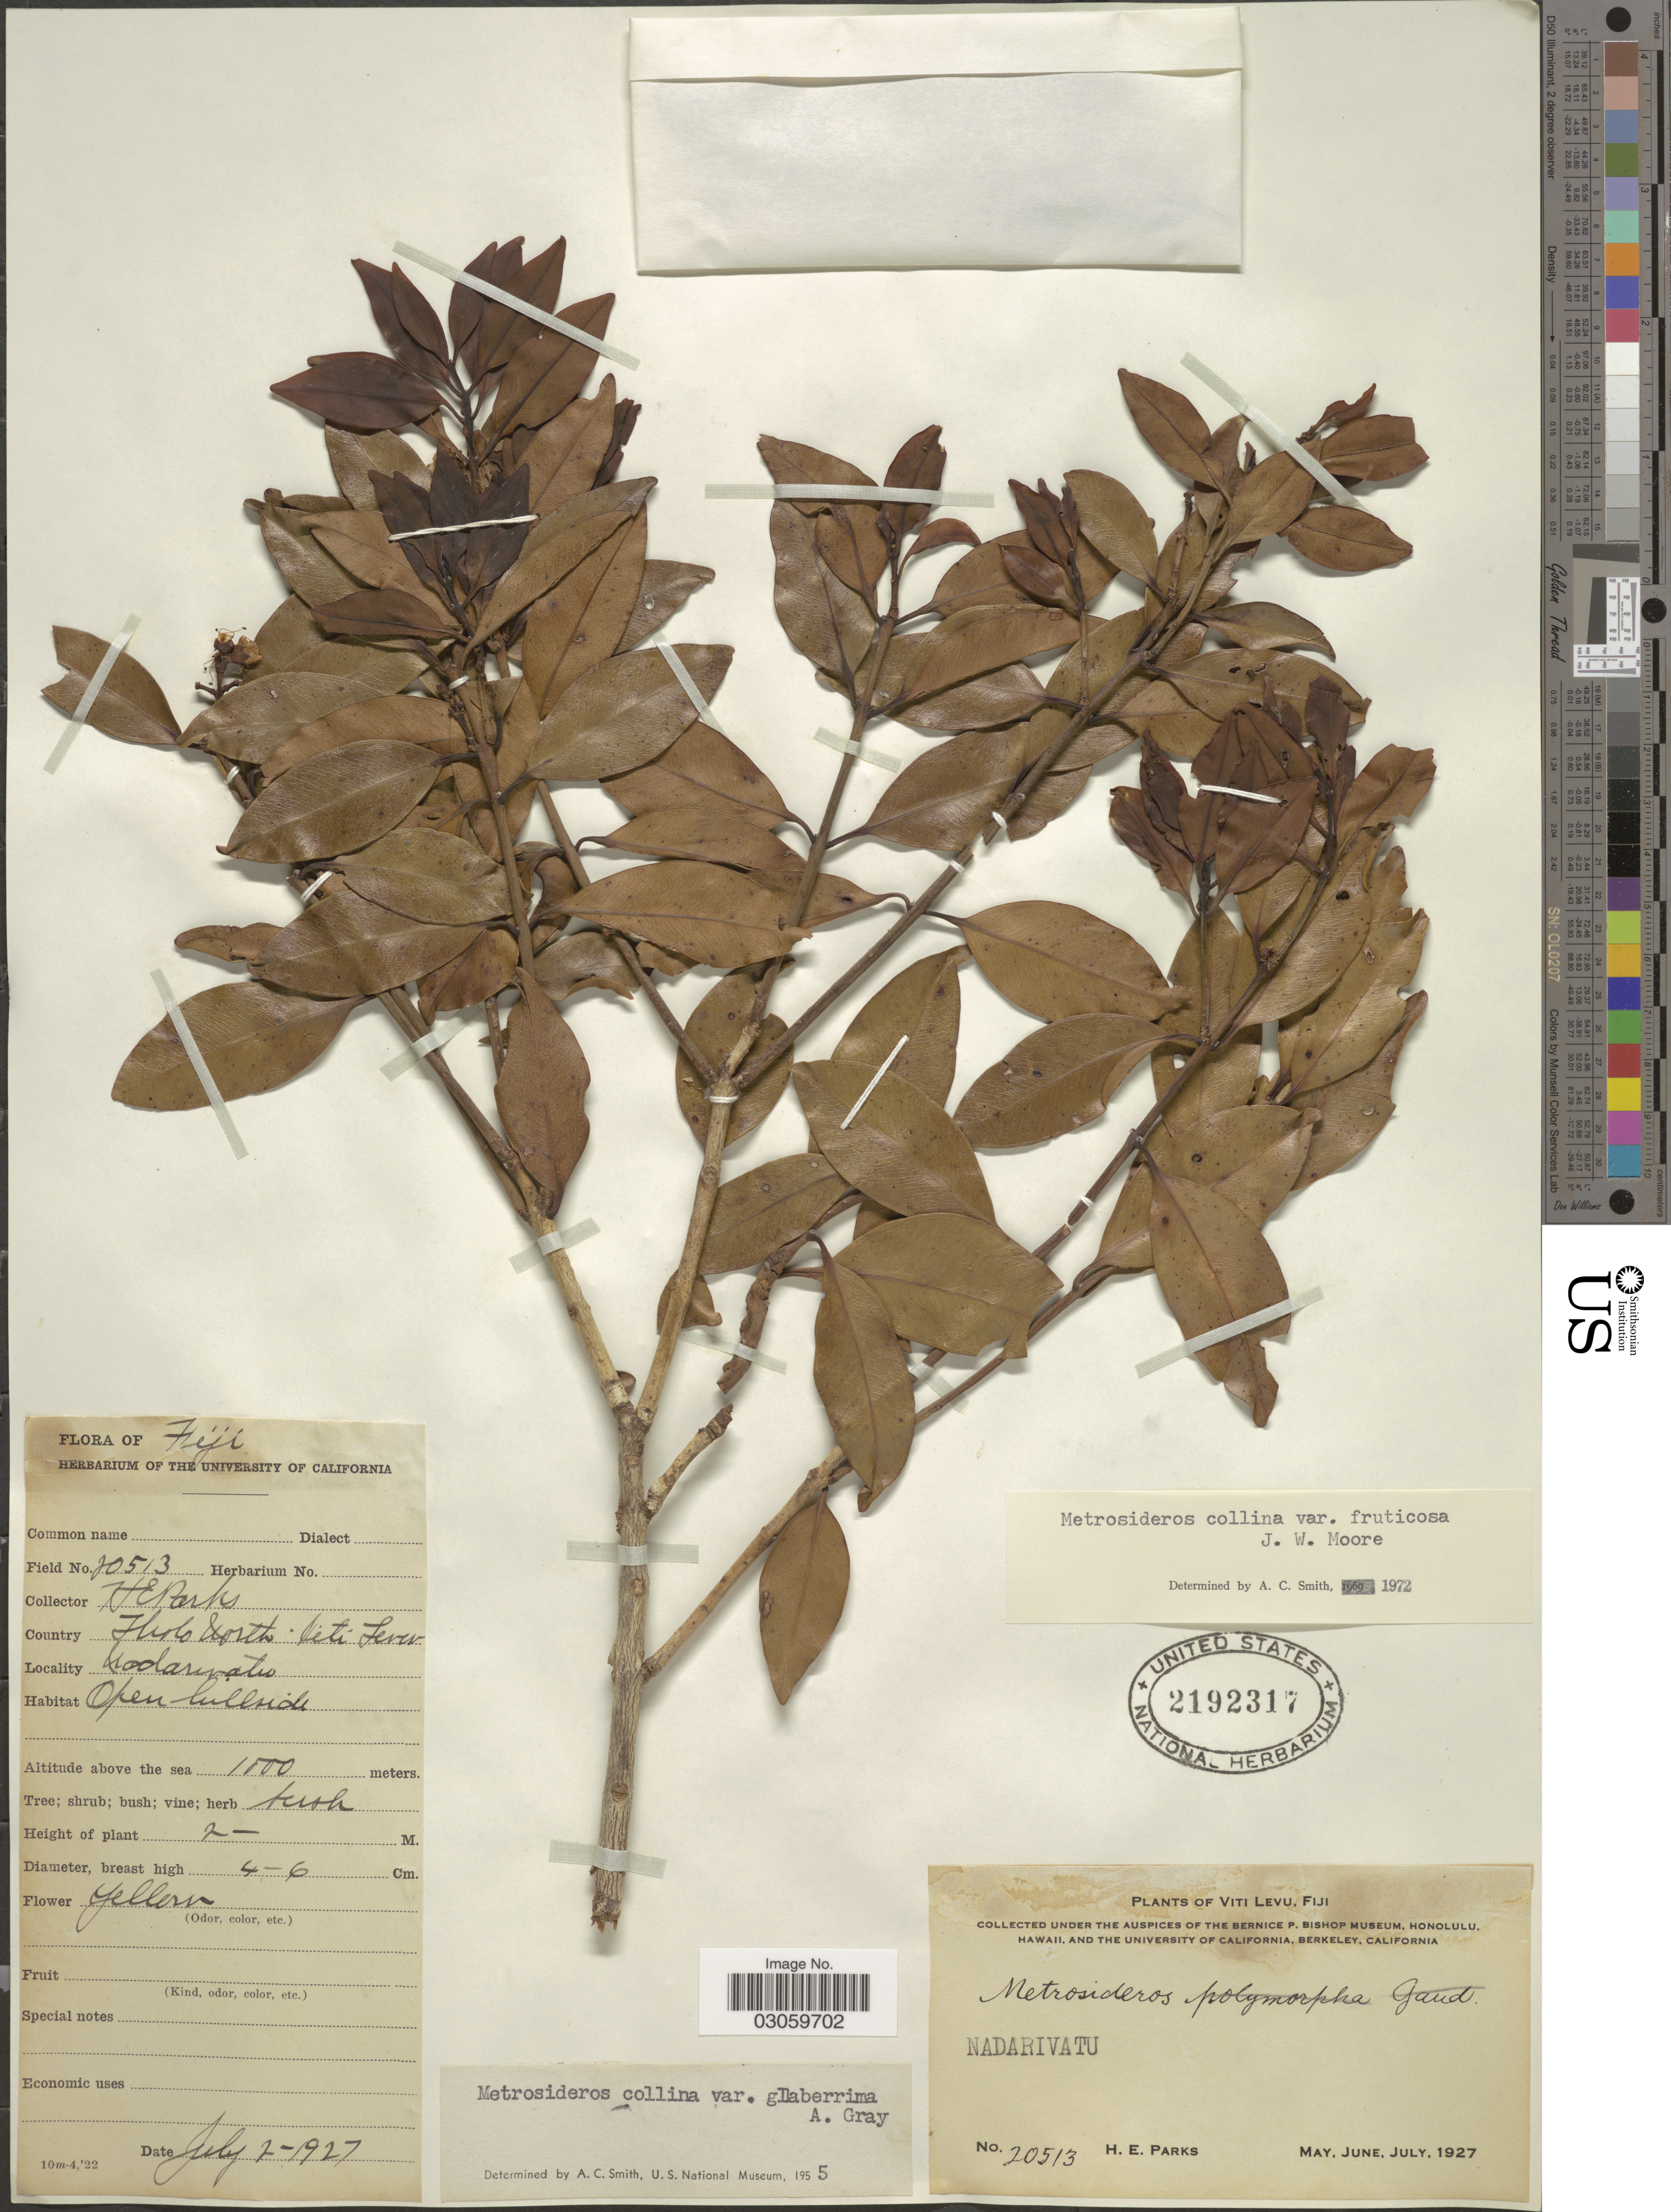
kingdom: Plantae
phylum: Tracheophyta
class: Magnoliopsida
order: Myrtales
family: Myrtaceae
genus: Metrosideros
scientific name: Metrosideros collina var. fruticosa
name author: J.W. Moore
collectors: H. E. Parks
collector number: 20513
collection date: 1927-07-02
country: Fiji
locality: Viti Levu. Country Tholo North. Nadarivatu. Open hillside.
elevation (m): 1000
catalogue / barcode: US 2192317